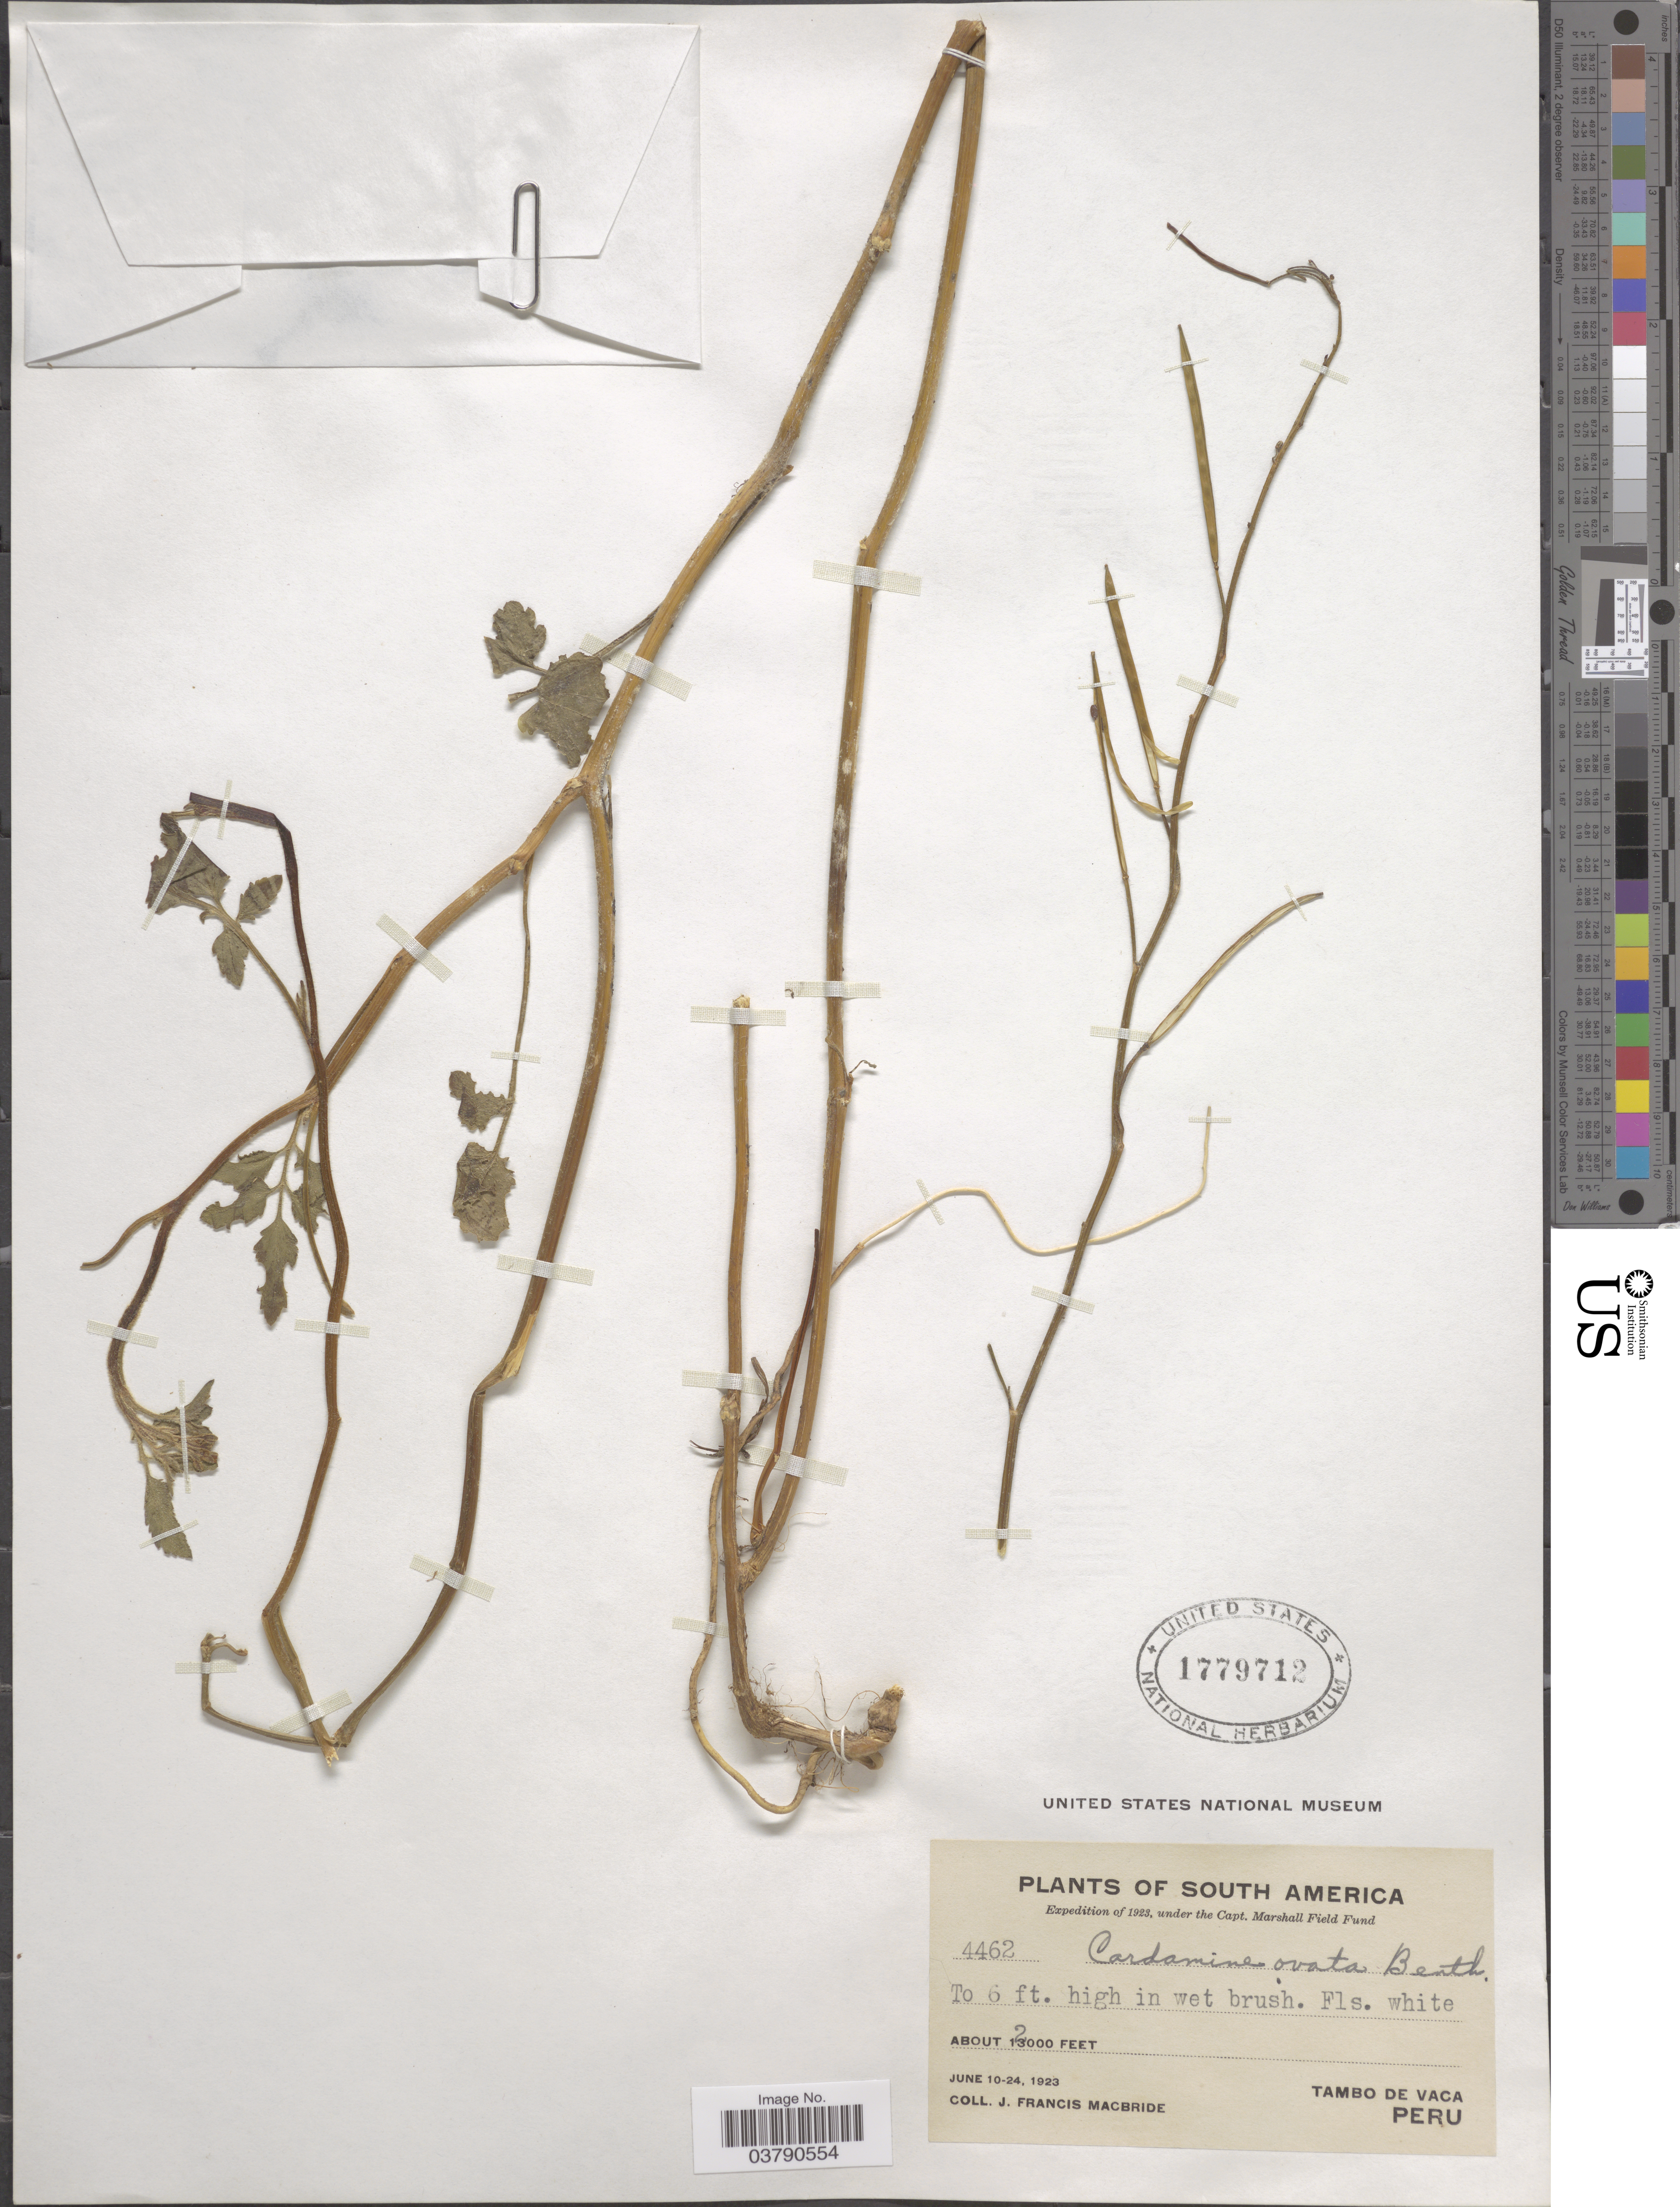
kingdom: Plantae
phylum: Tracheophyta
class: Magnoliopsida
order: Brassicales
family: Brassicaceae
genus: Cardamine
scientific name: Cardamine ovata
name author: Benth.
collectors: J. F. Macbride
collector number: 4462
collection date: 1923-06-10/1923-06-24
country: Peru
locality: Tambo de Vaca.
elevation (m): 3658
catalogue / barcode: US 1779712